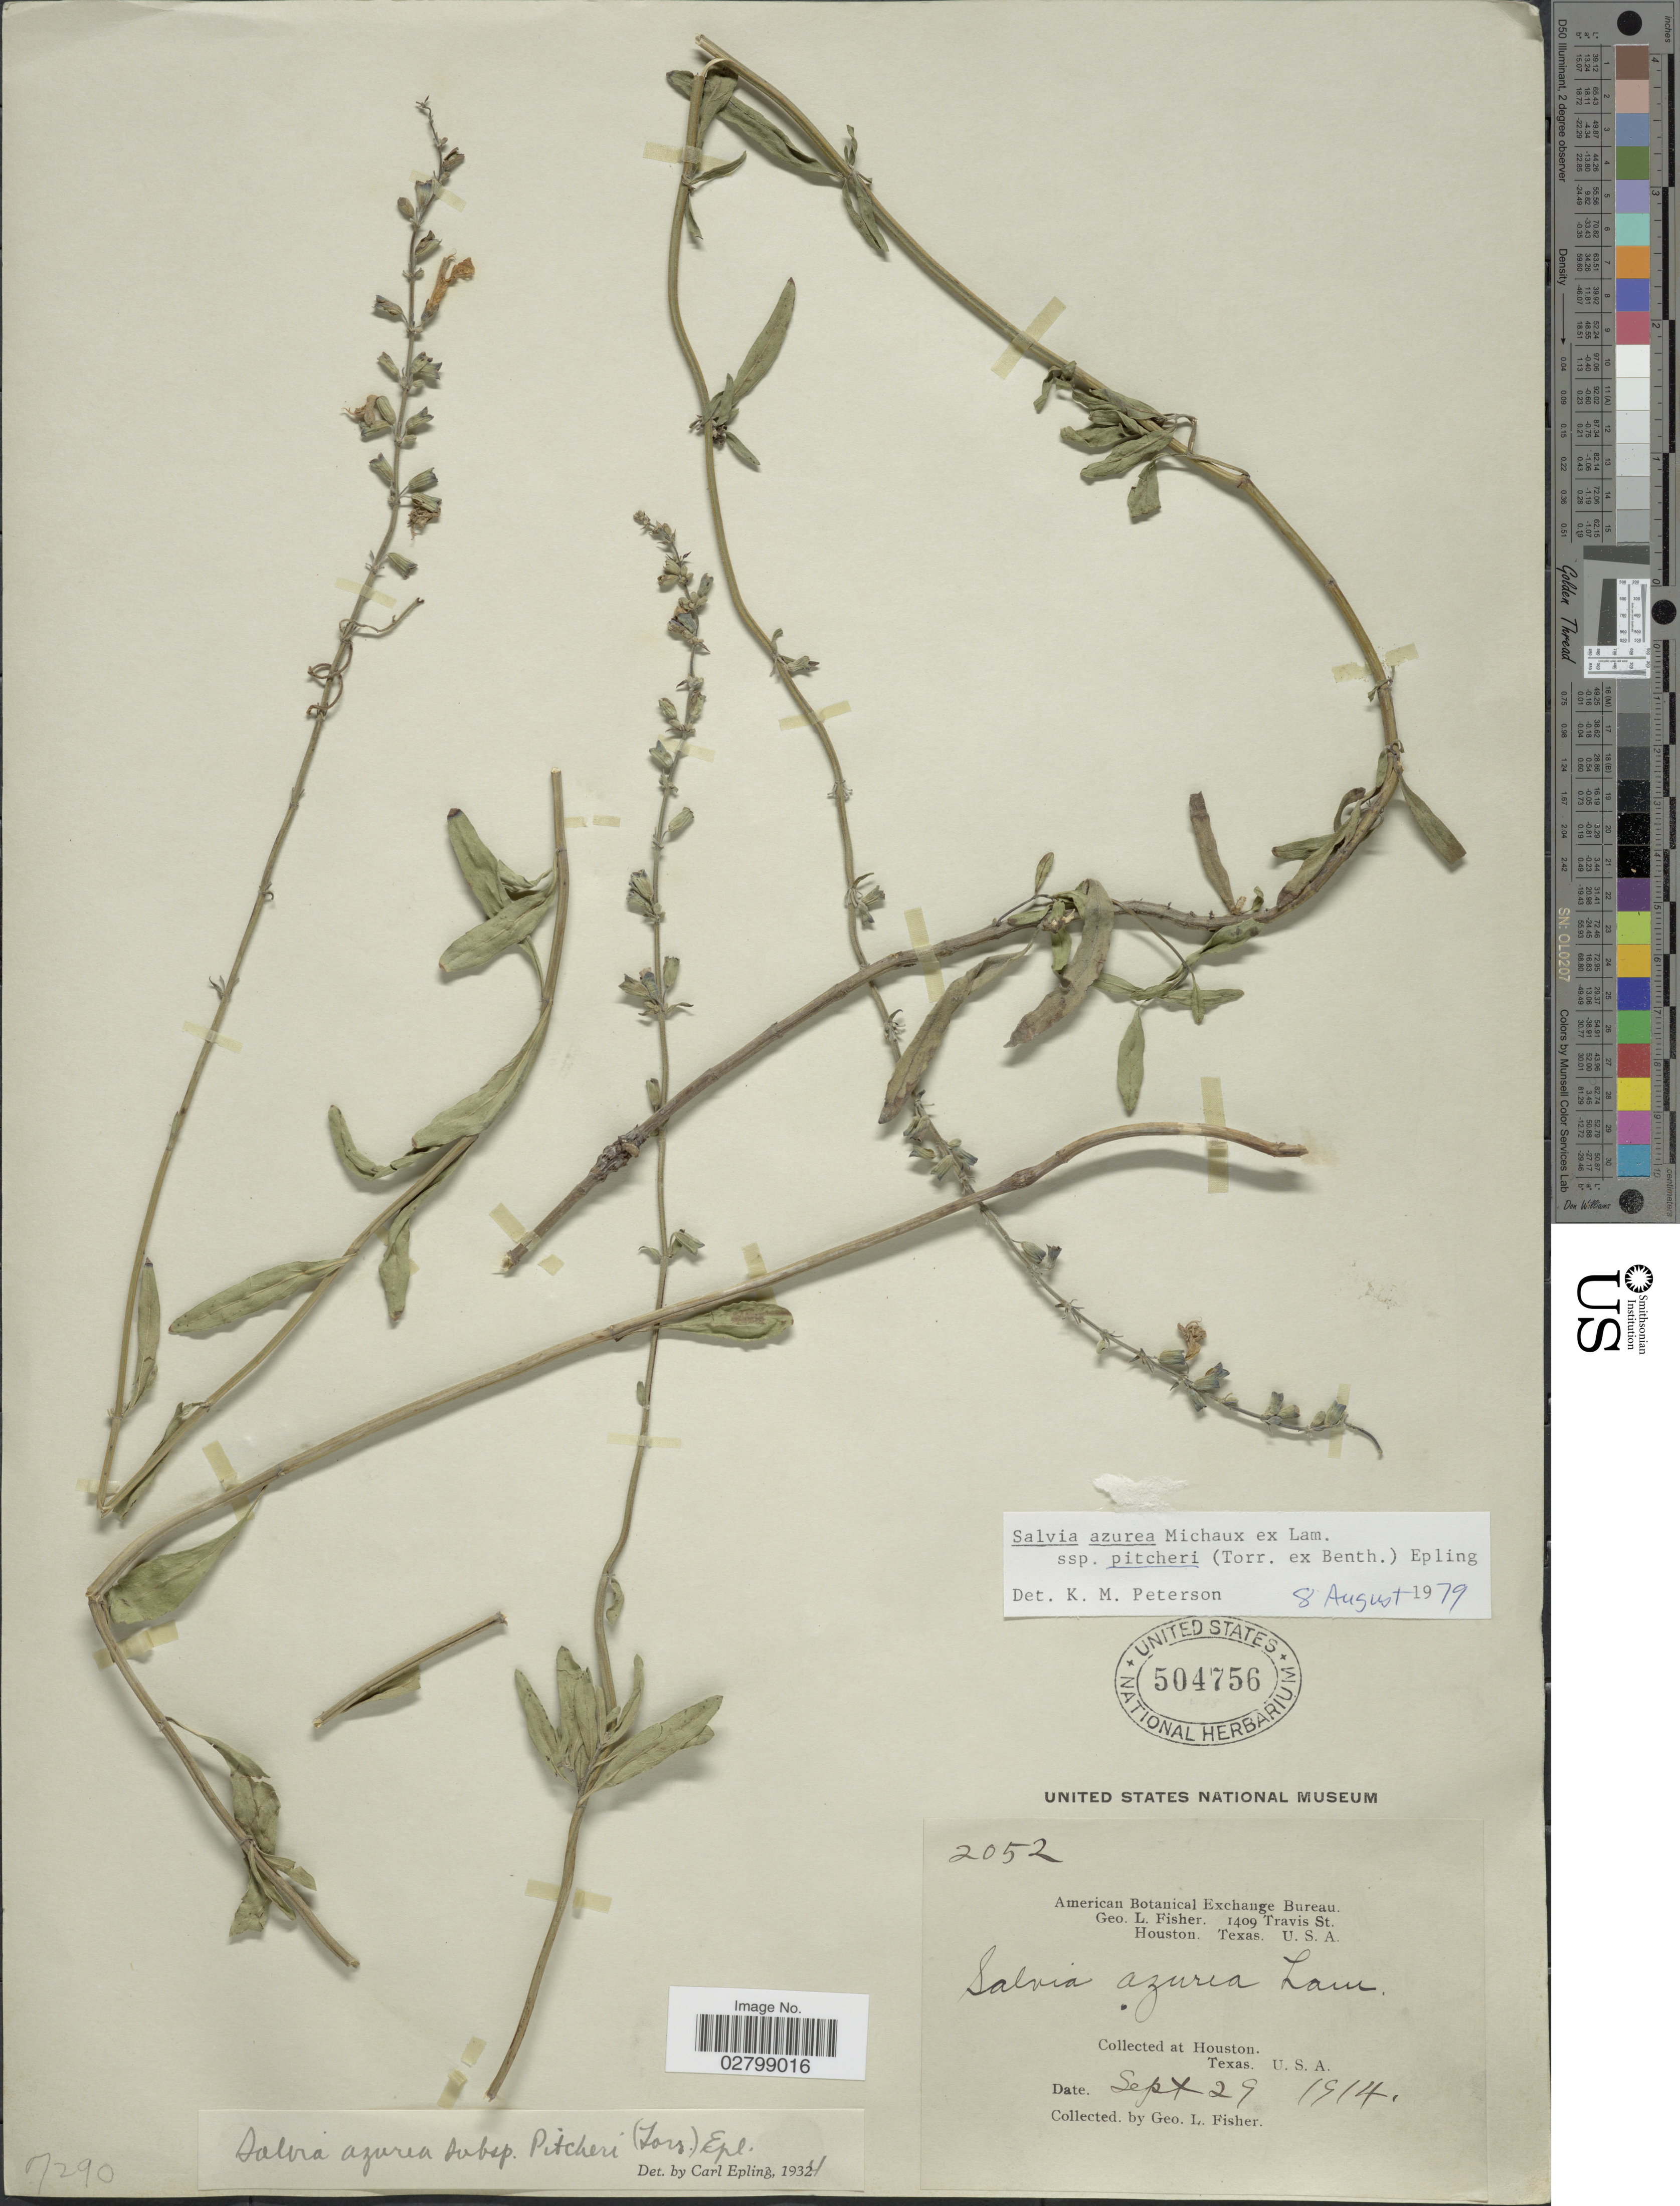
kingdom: Plantae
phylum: Tracheophyta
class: Magnoliopsida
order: Lamiales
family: Lamiaceae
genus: Salvia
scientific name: Salvia azurea subsp. pitcheri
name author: Michx. ex Lam.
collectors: G. L. Fisher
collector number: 2052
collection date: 1914-09-29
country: United States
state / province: Texas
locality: Houston.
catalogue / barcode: US 504756